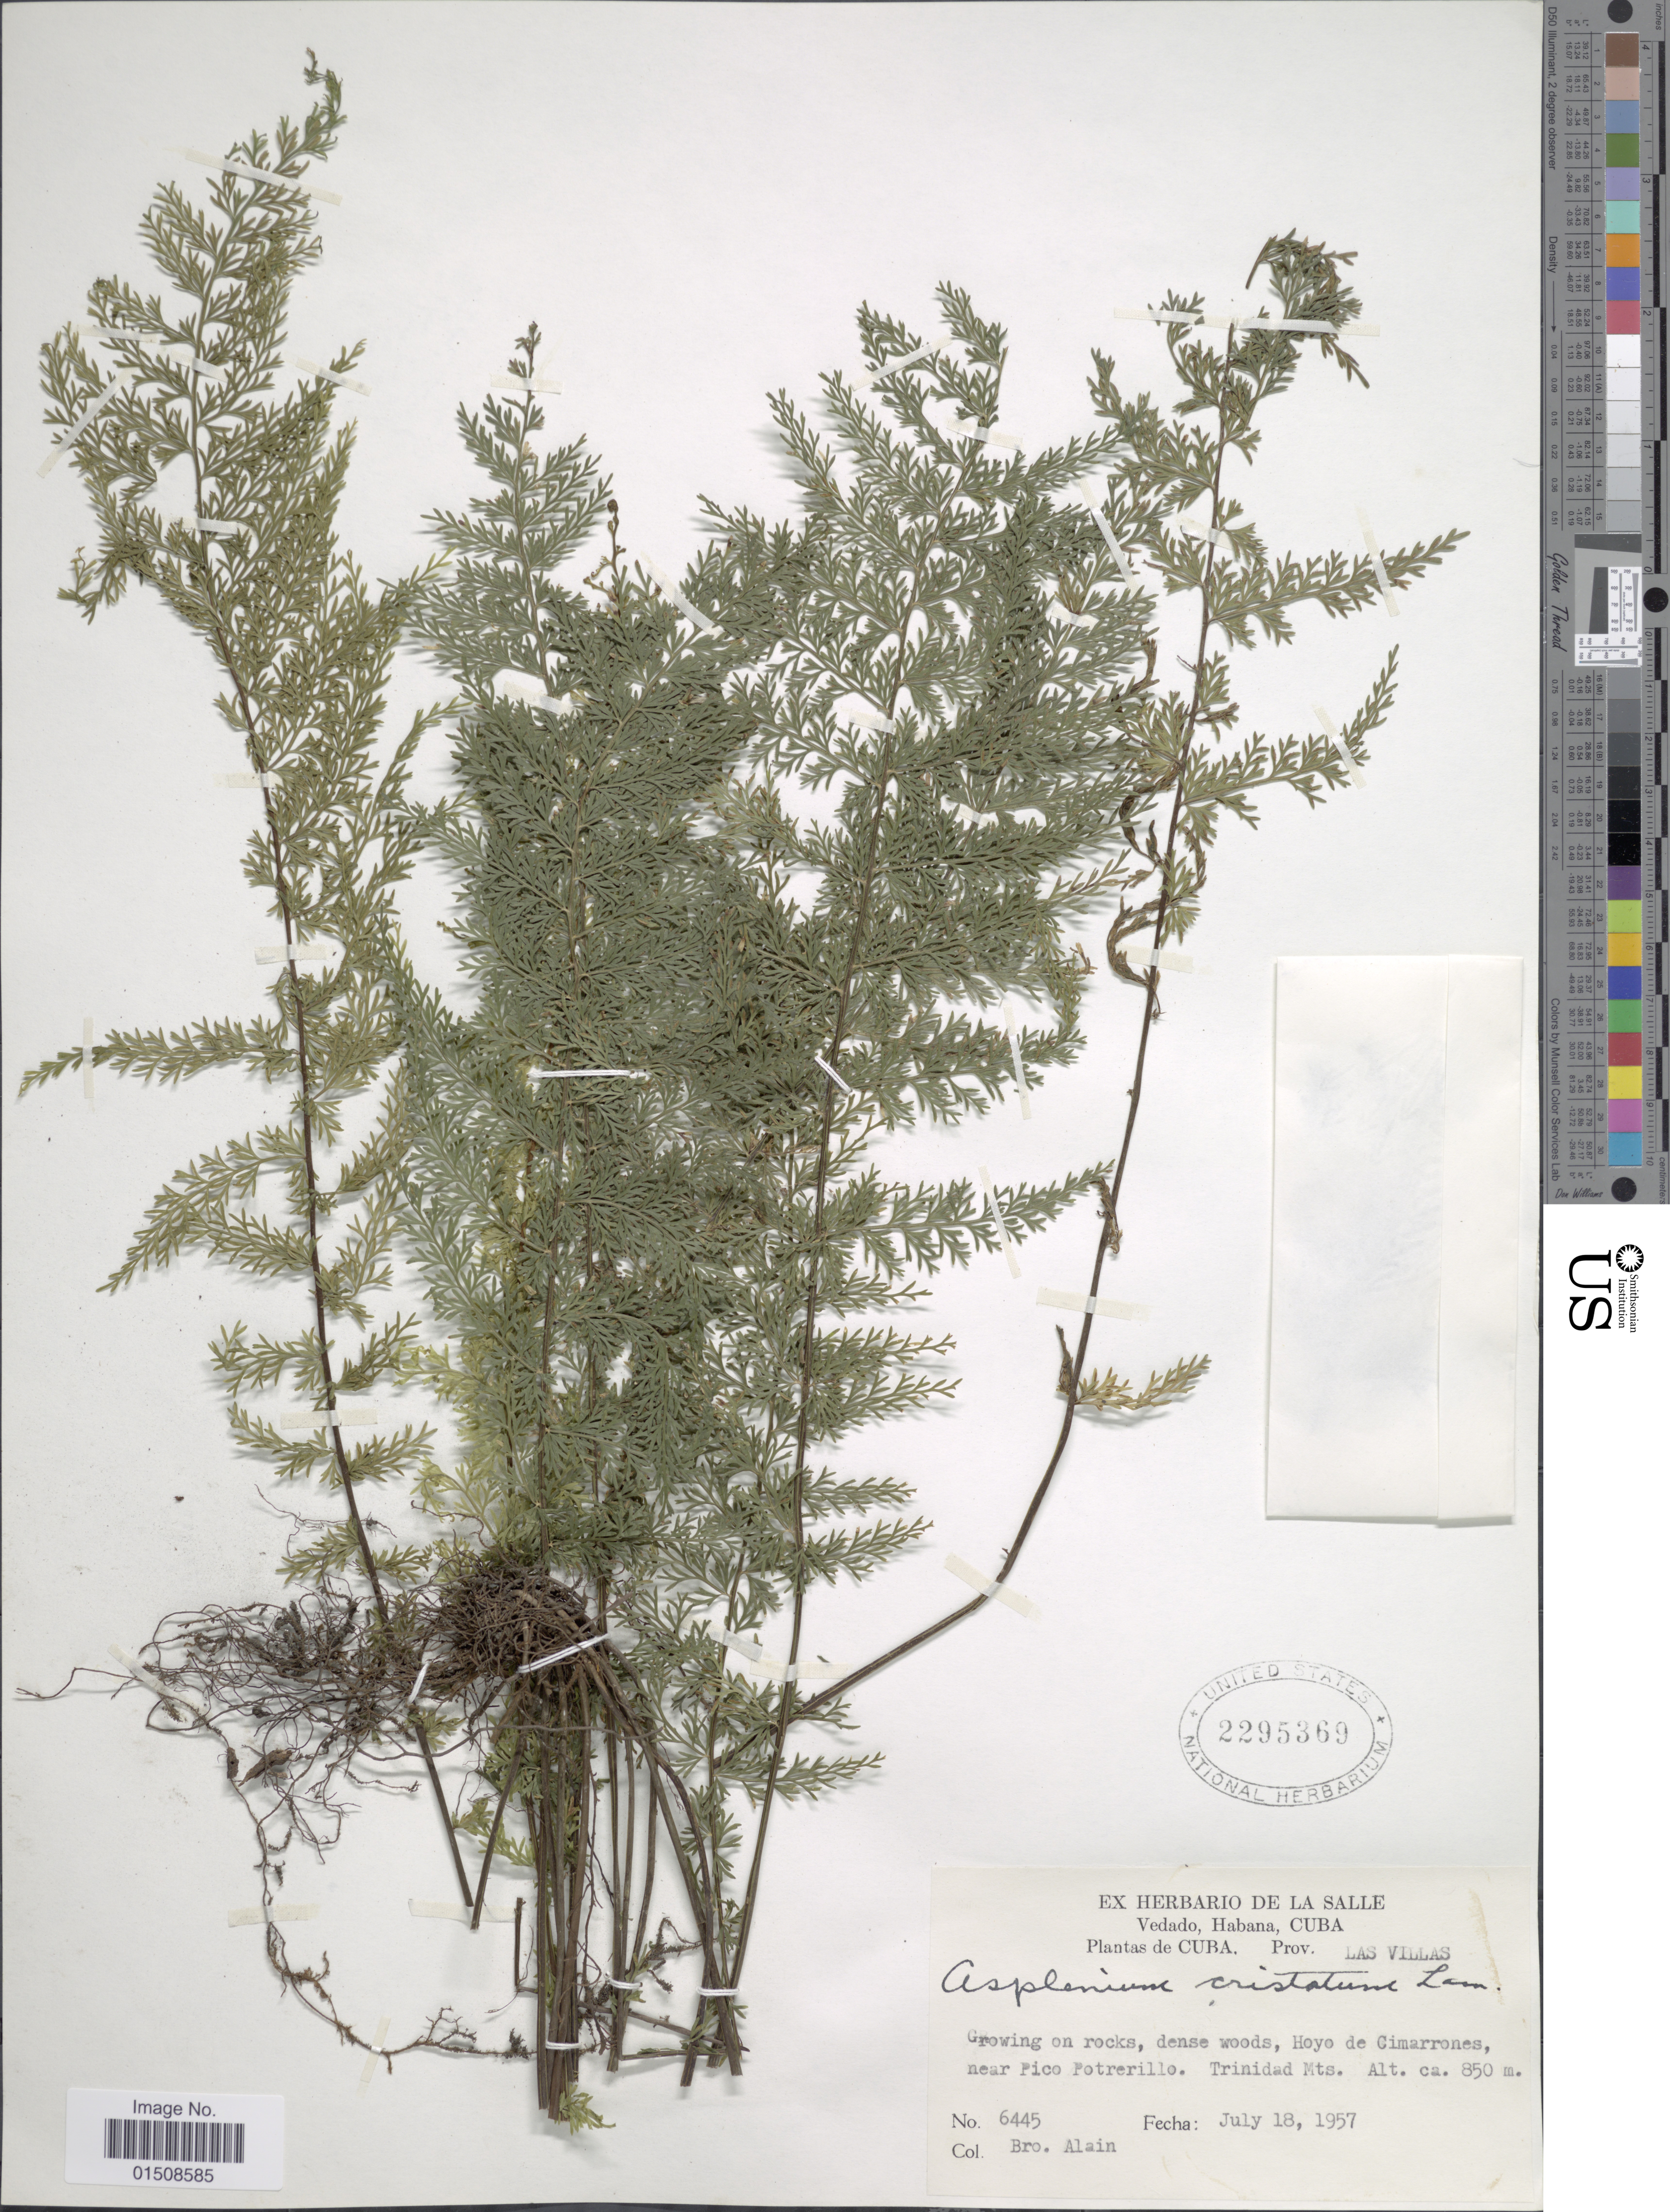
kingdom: Plantae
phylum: Tracheophyta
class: Polypodiopsida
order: Polypodiales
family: Aspleniaceae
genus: Asplenium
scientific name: Asplenium cristatum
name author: Lam.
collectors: A. H. Liogier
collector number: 6445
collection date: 1957-07-18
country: Cuba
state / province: Las Villas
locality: Growing on rocks, dense woods,Hoyo de Cimarrones near Pico Potrerillo, Trinidad Mts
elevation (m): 850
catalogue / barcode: US 2295369